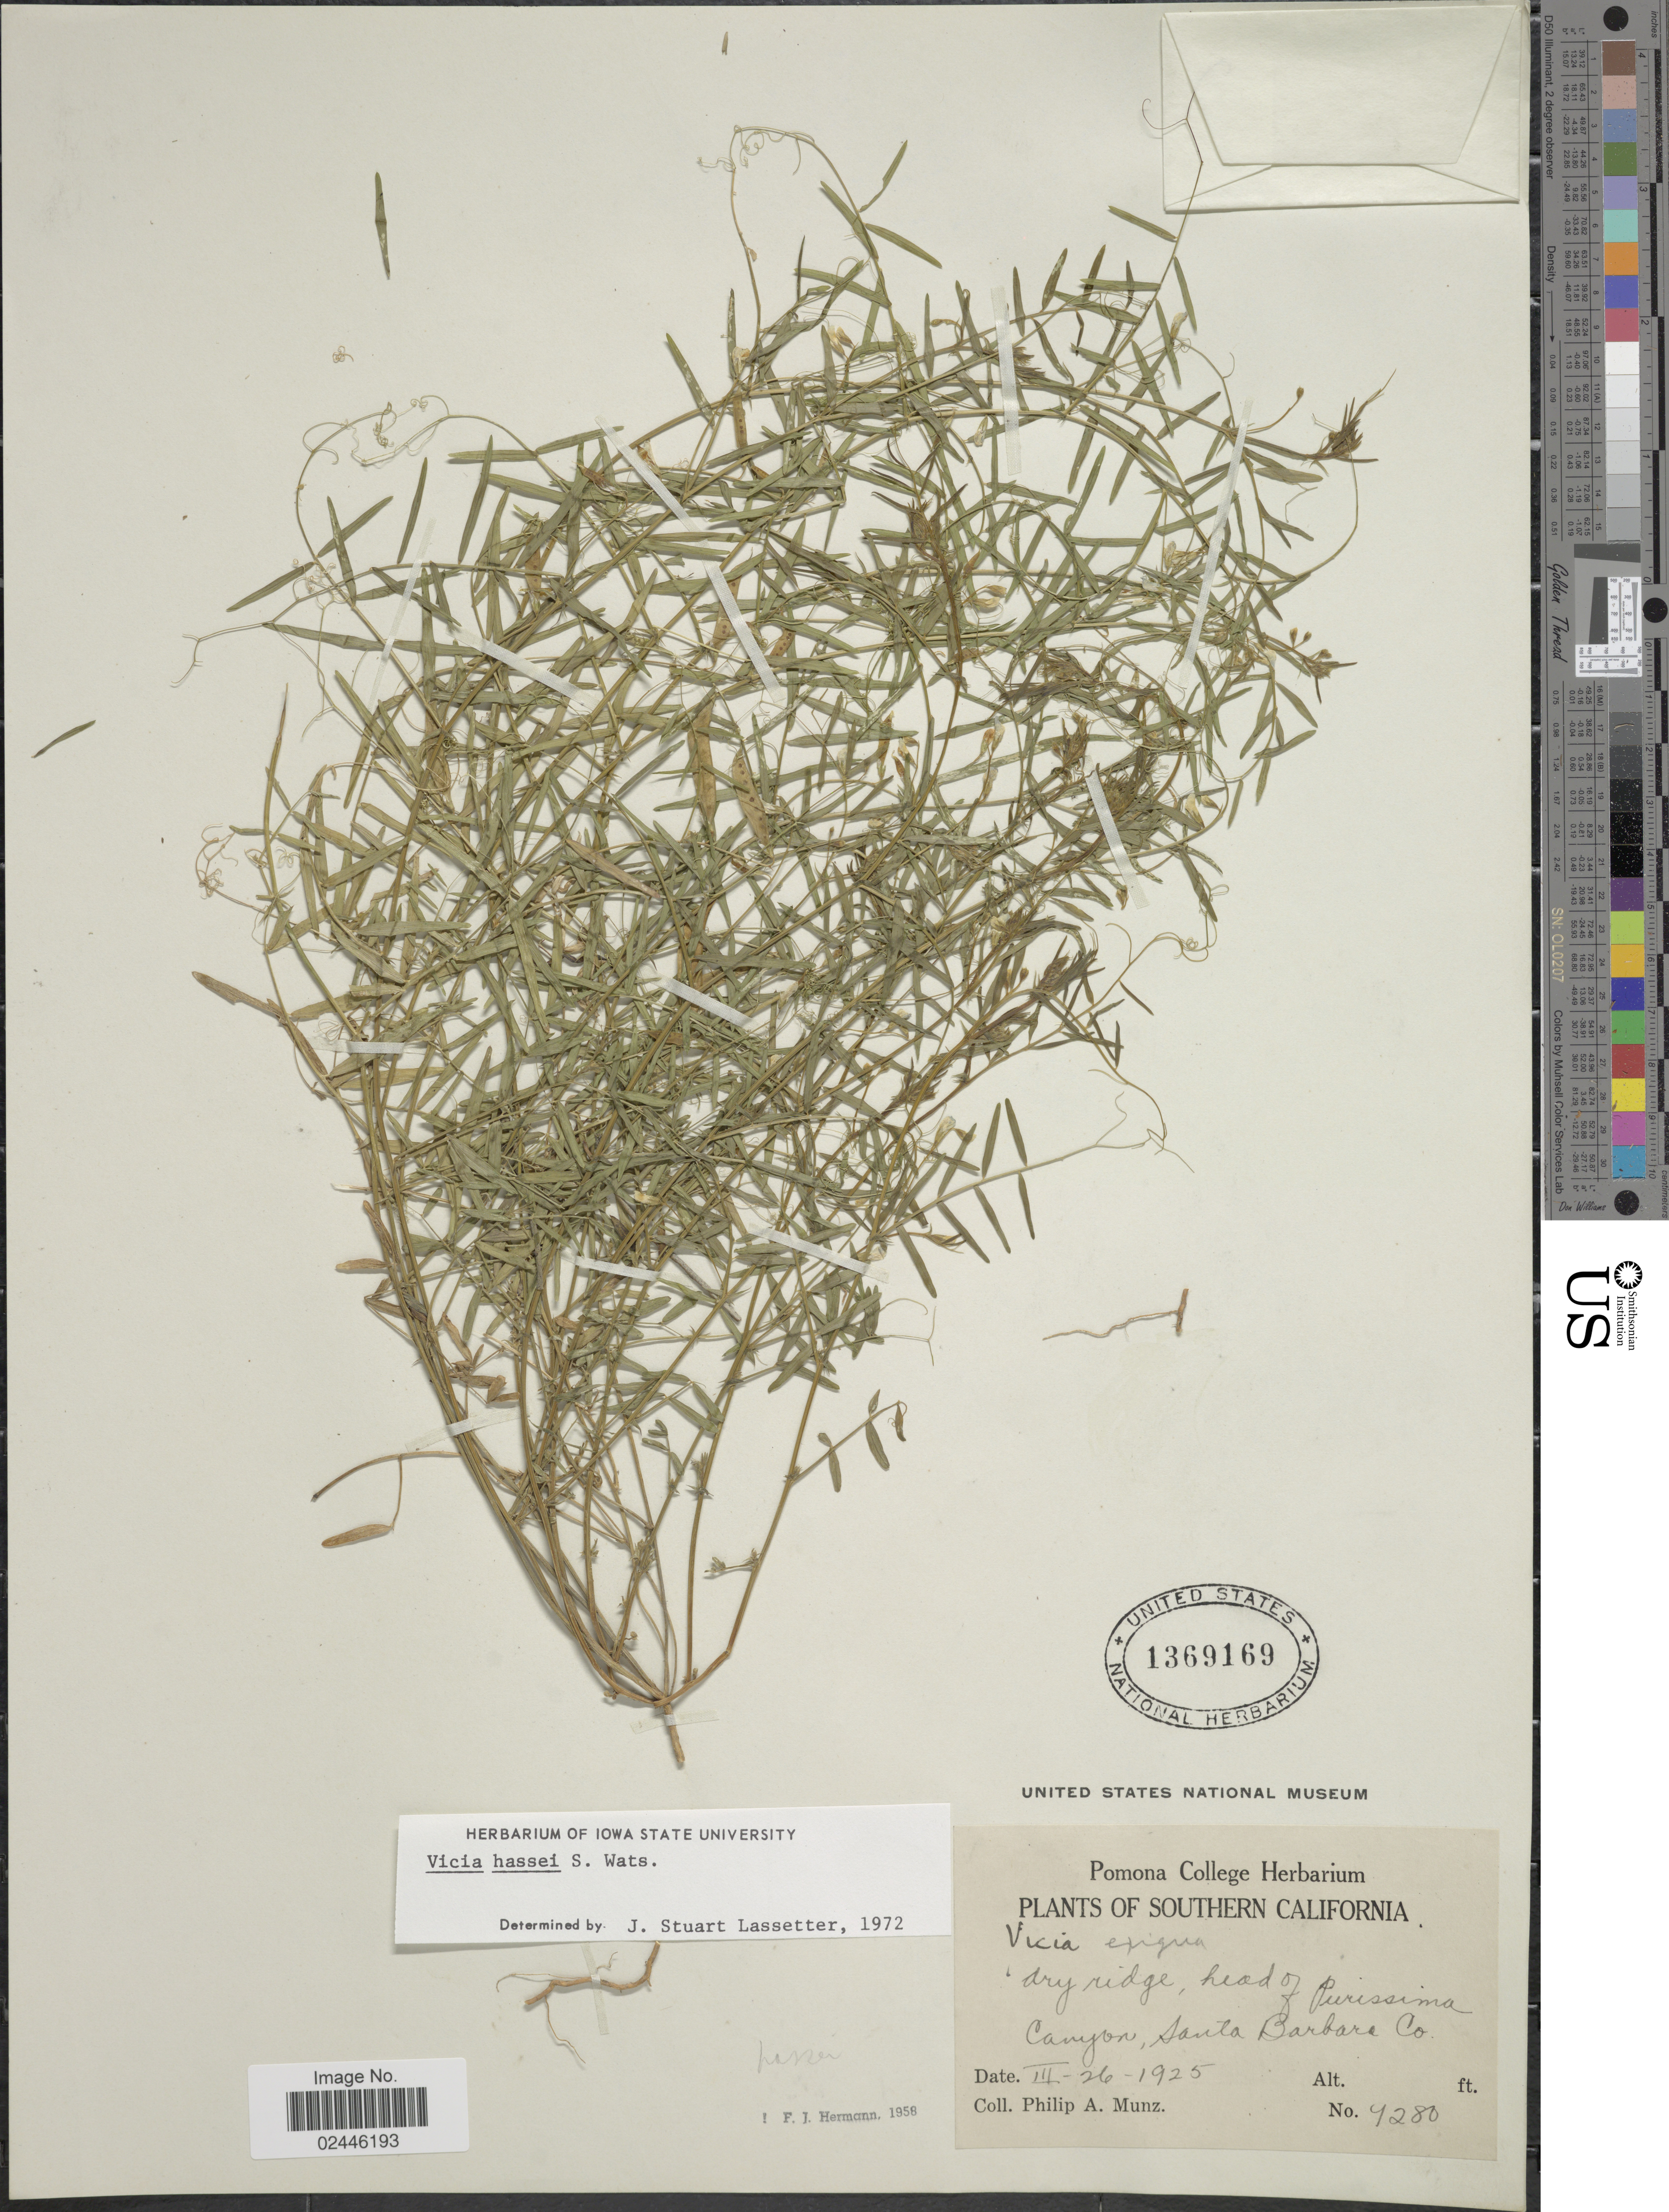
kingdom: Plantae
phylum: Tracheophyta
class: Magnoliopsida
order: Fabales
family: Fabaceae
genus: Vicia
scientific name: Vicia hassei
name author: S. Watson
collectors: P. A. Munz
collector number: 4280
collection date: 1925-03-26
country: United States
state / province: California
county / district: Santa Barbara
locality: Southern California. Head of Purissima Canyon, Santa Barbara Co.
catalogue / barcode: US 1369169